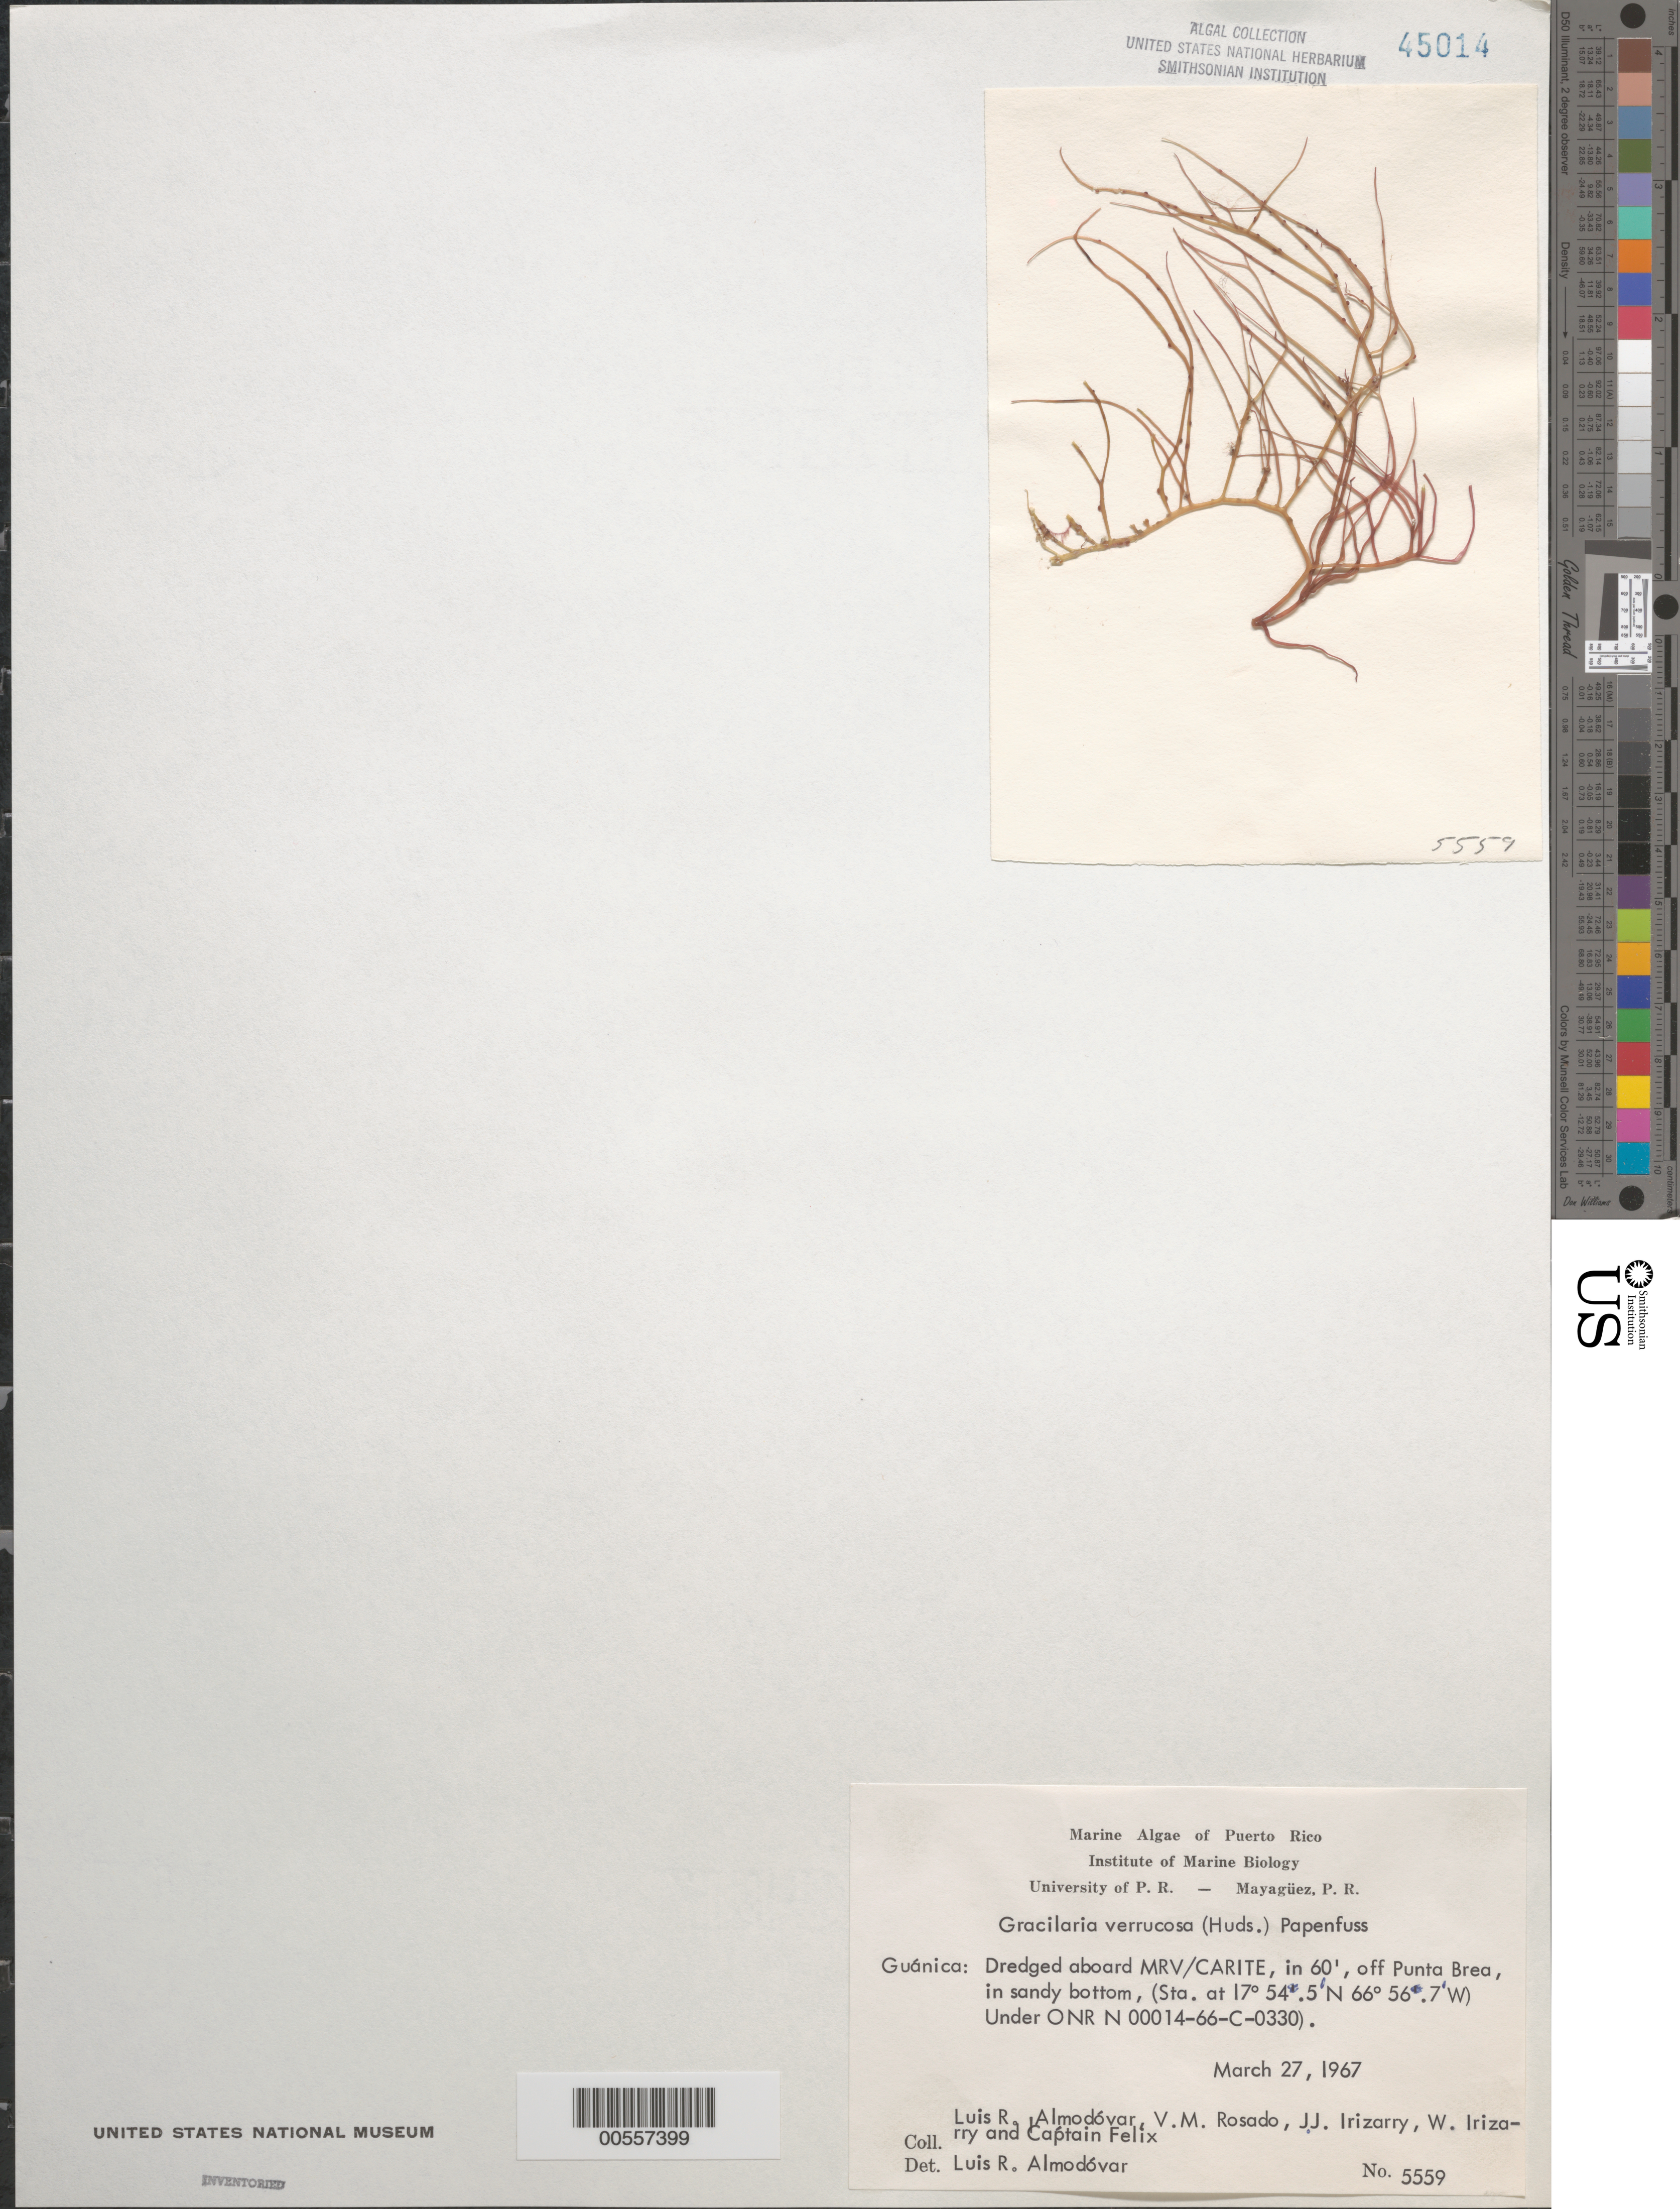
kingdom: Plantae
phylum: Rhodophyta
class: Florideophyceae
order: Gracilariales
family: Gracilariaceae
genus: Gracilariopsis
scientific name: Gracilariopsis longissima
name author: (S.G. Gmel.) Steentoft et al.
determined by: Algae name updating Project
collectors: L. Almodovar, V. Rosado, J. Irizarry, W. Irizarry & C. Felix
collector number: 5559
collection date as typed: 27 Mar 1967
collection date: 1967-03-27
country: Puerto Rico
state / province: Guanica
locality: Off punta brea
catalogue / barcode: US 45014